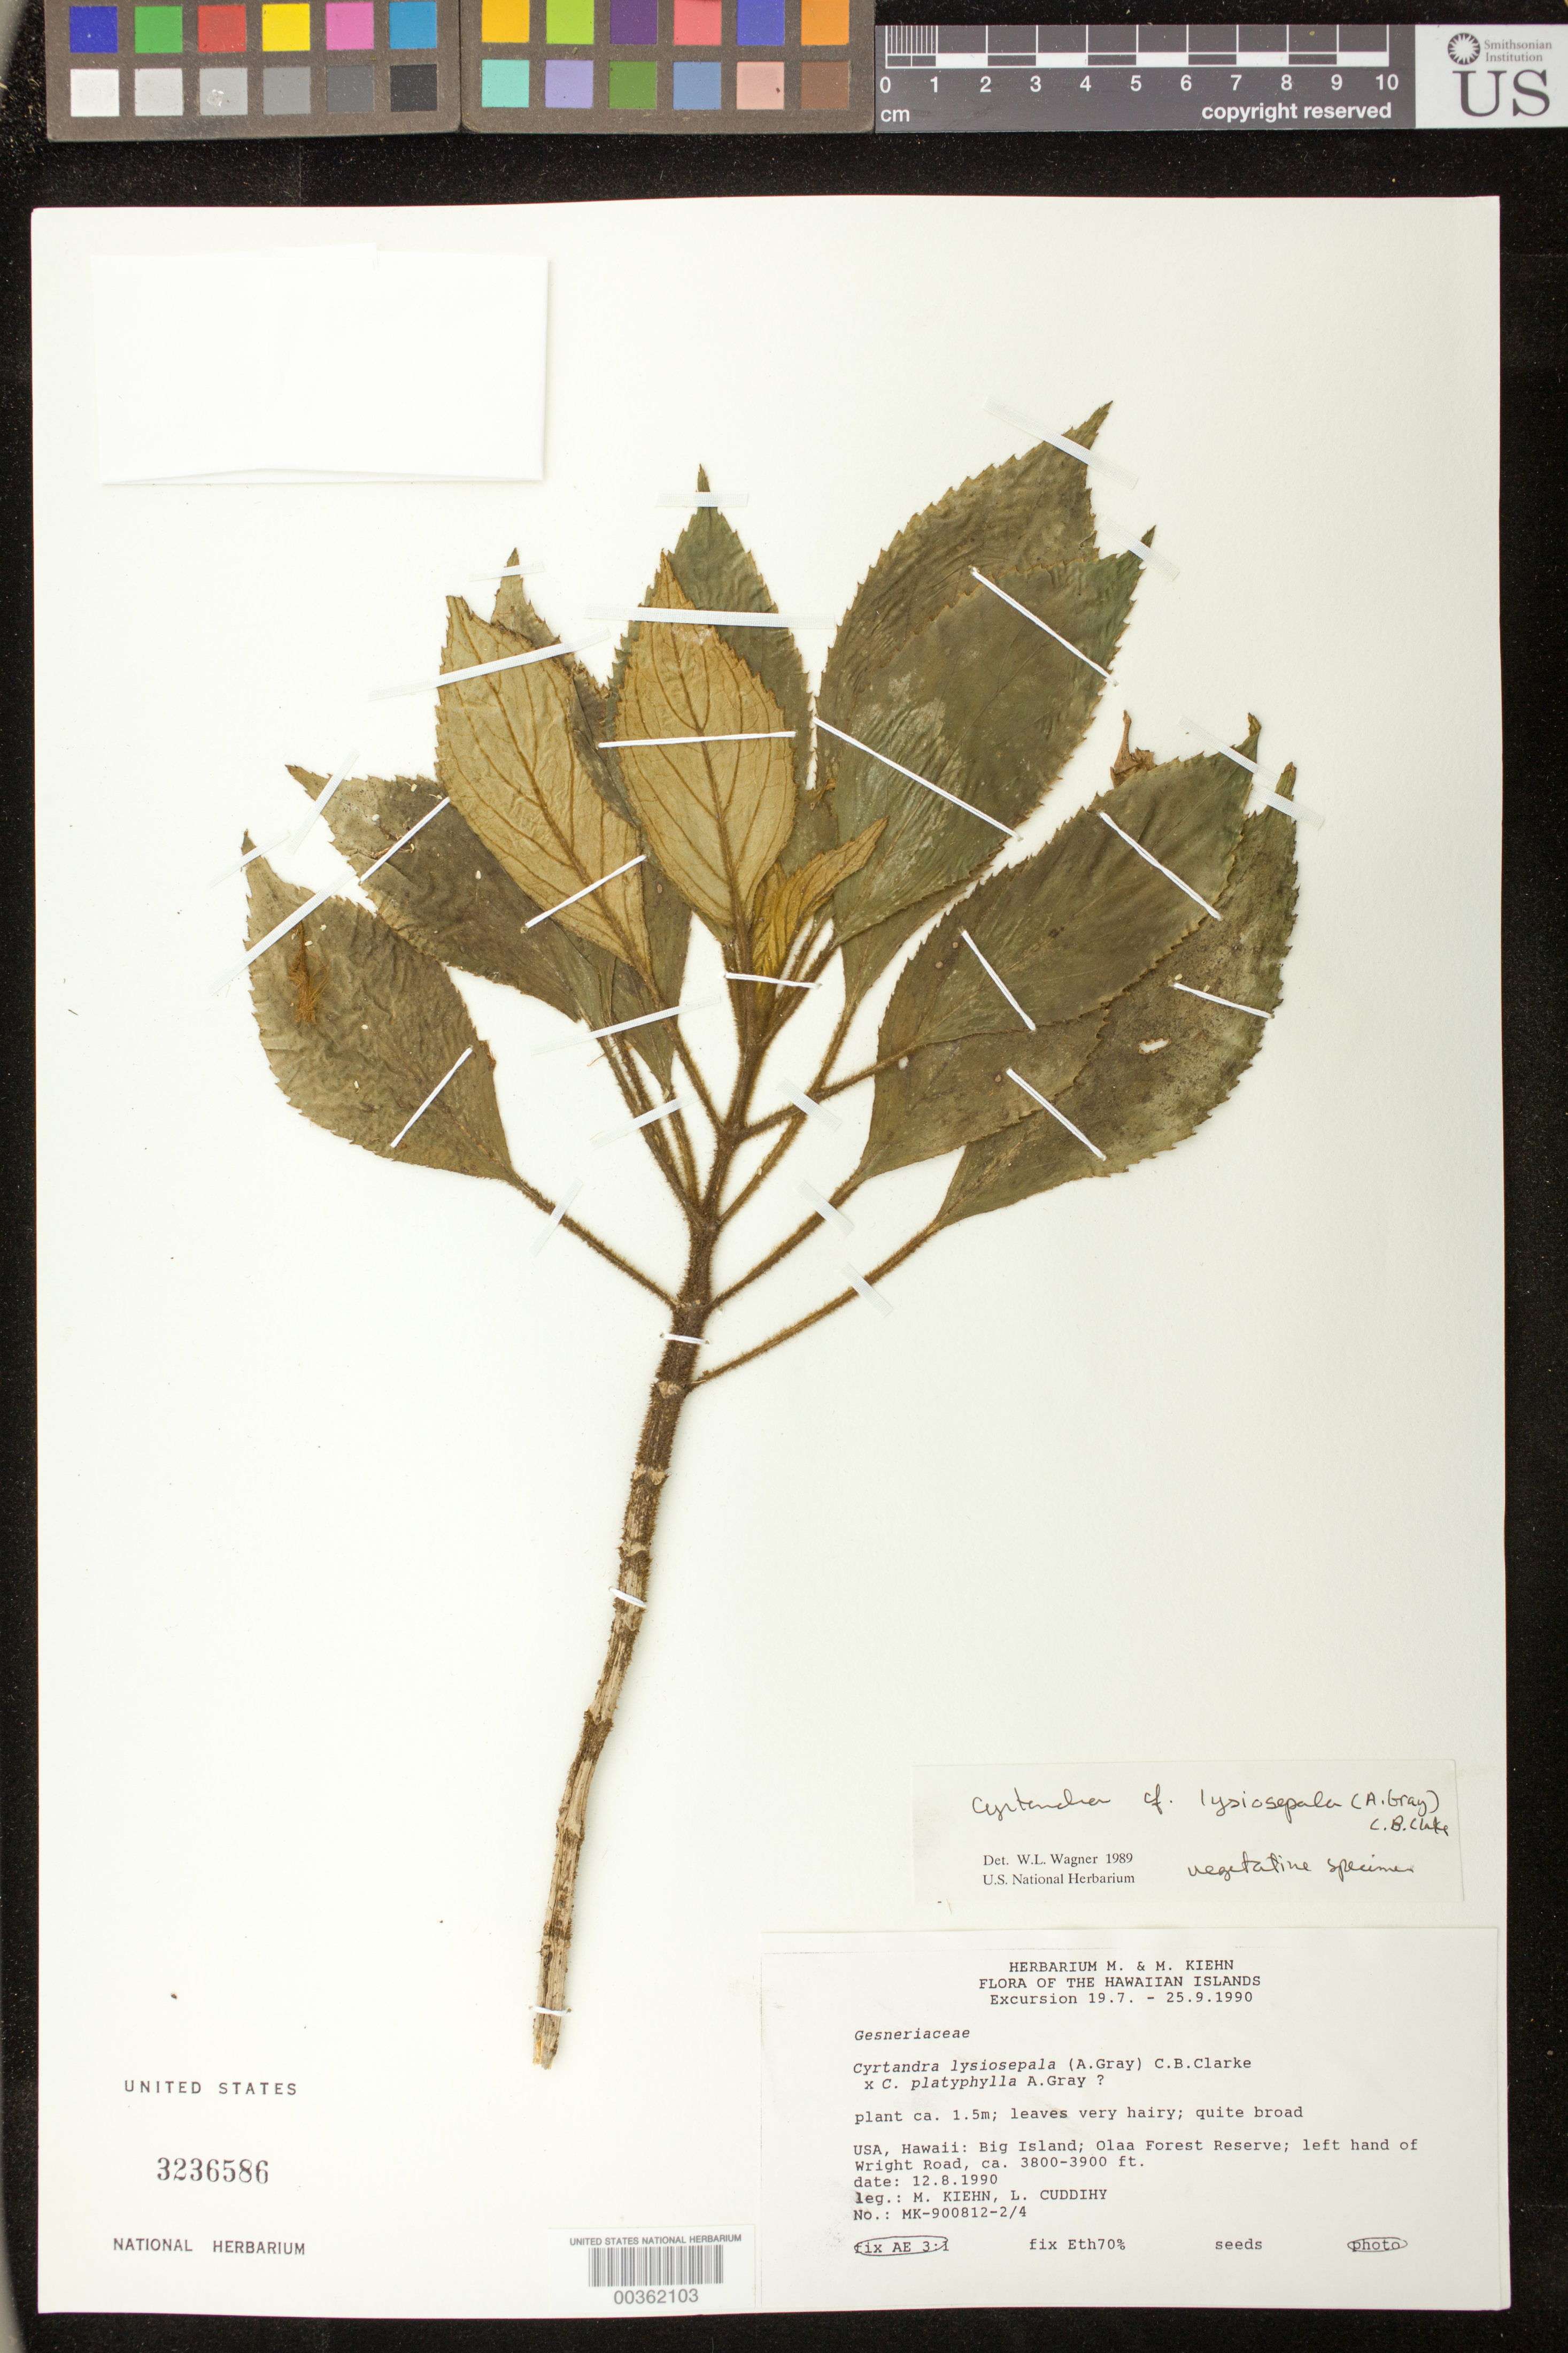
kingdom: Plantae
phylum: Tracheophyta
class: Magnoliopsida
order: Lamiales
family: Gesneriaceae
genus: Cyrtandra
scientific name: Cyrtandra lysiosepala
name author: (A. Gray) C.B. Clarke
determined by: Wagner, W. L., (BOT), Smithsonian Institution - National Museum of Natural History (UNITED STATES)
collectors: M. Kiehn & L. Cuddihy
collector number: MK- 900812 -2/4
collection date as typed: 12 Aug 1990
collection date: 1990-08-12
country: United States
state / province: Hawaii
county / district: Hawaii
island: Hawaii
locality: Big Island; Olaa Forest Reserve; left hand of Wright Road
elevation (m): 1158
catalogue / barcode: US 3236586